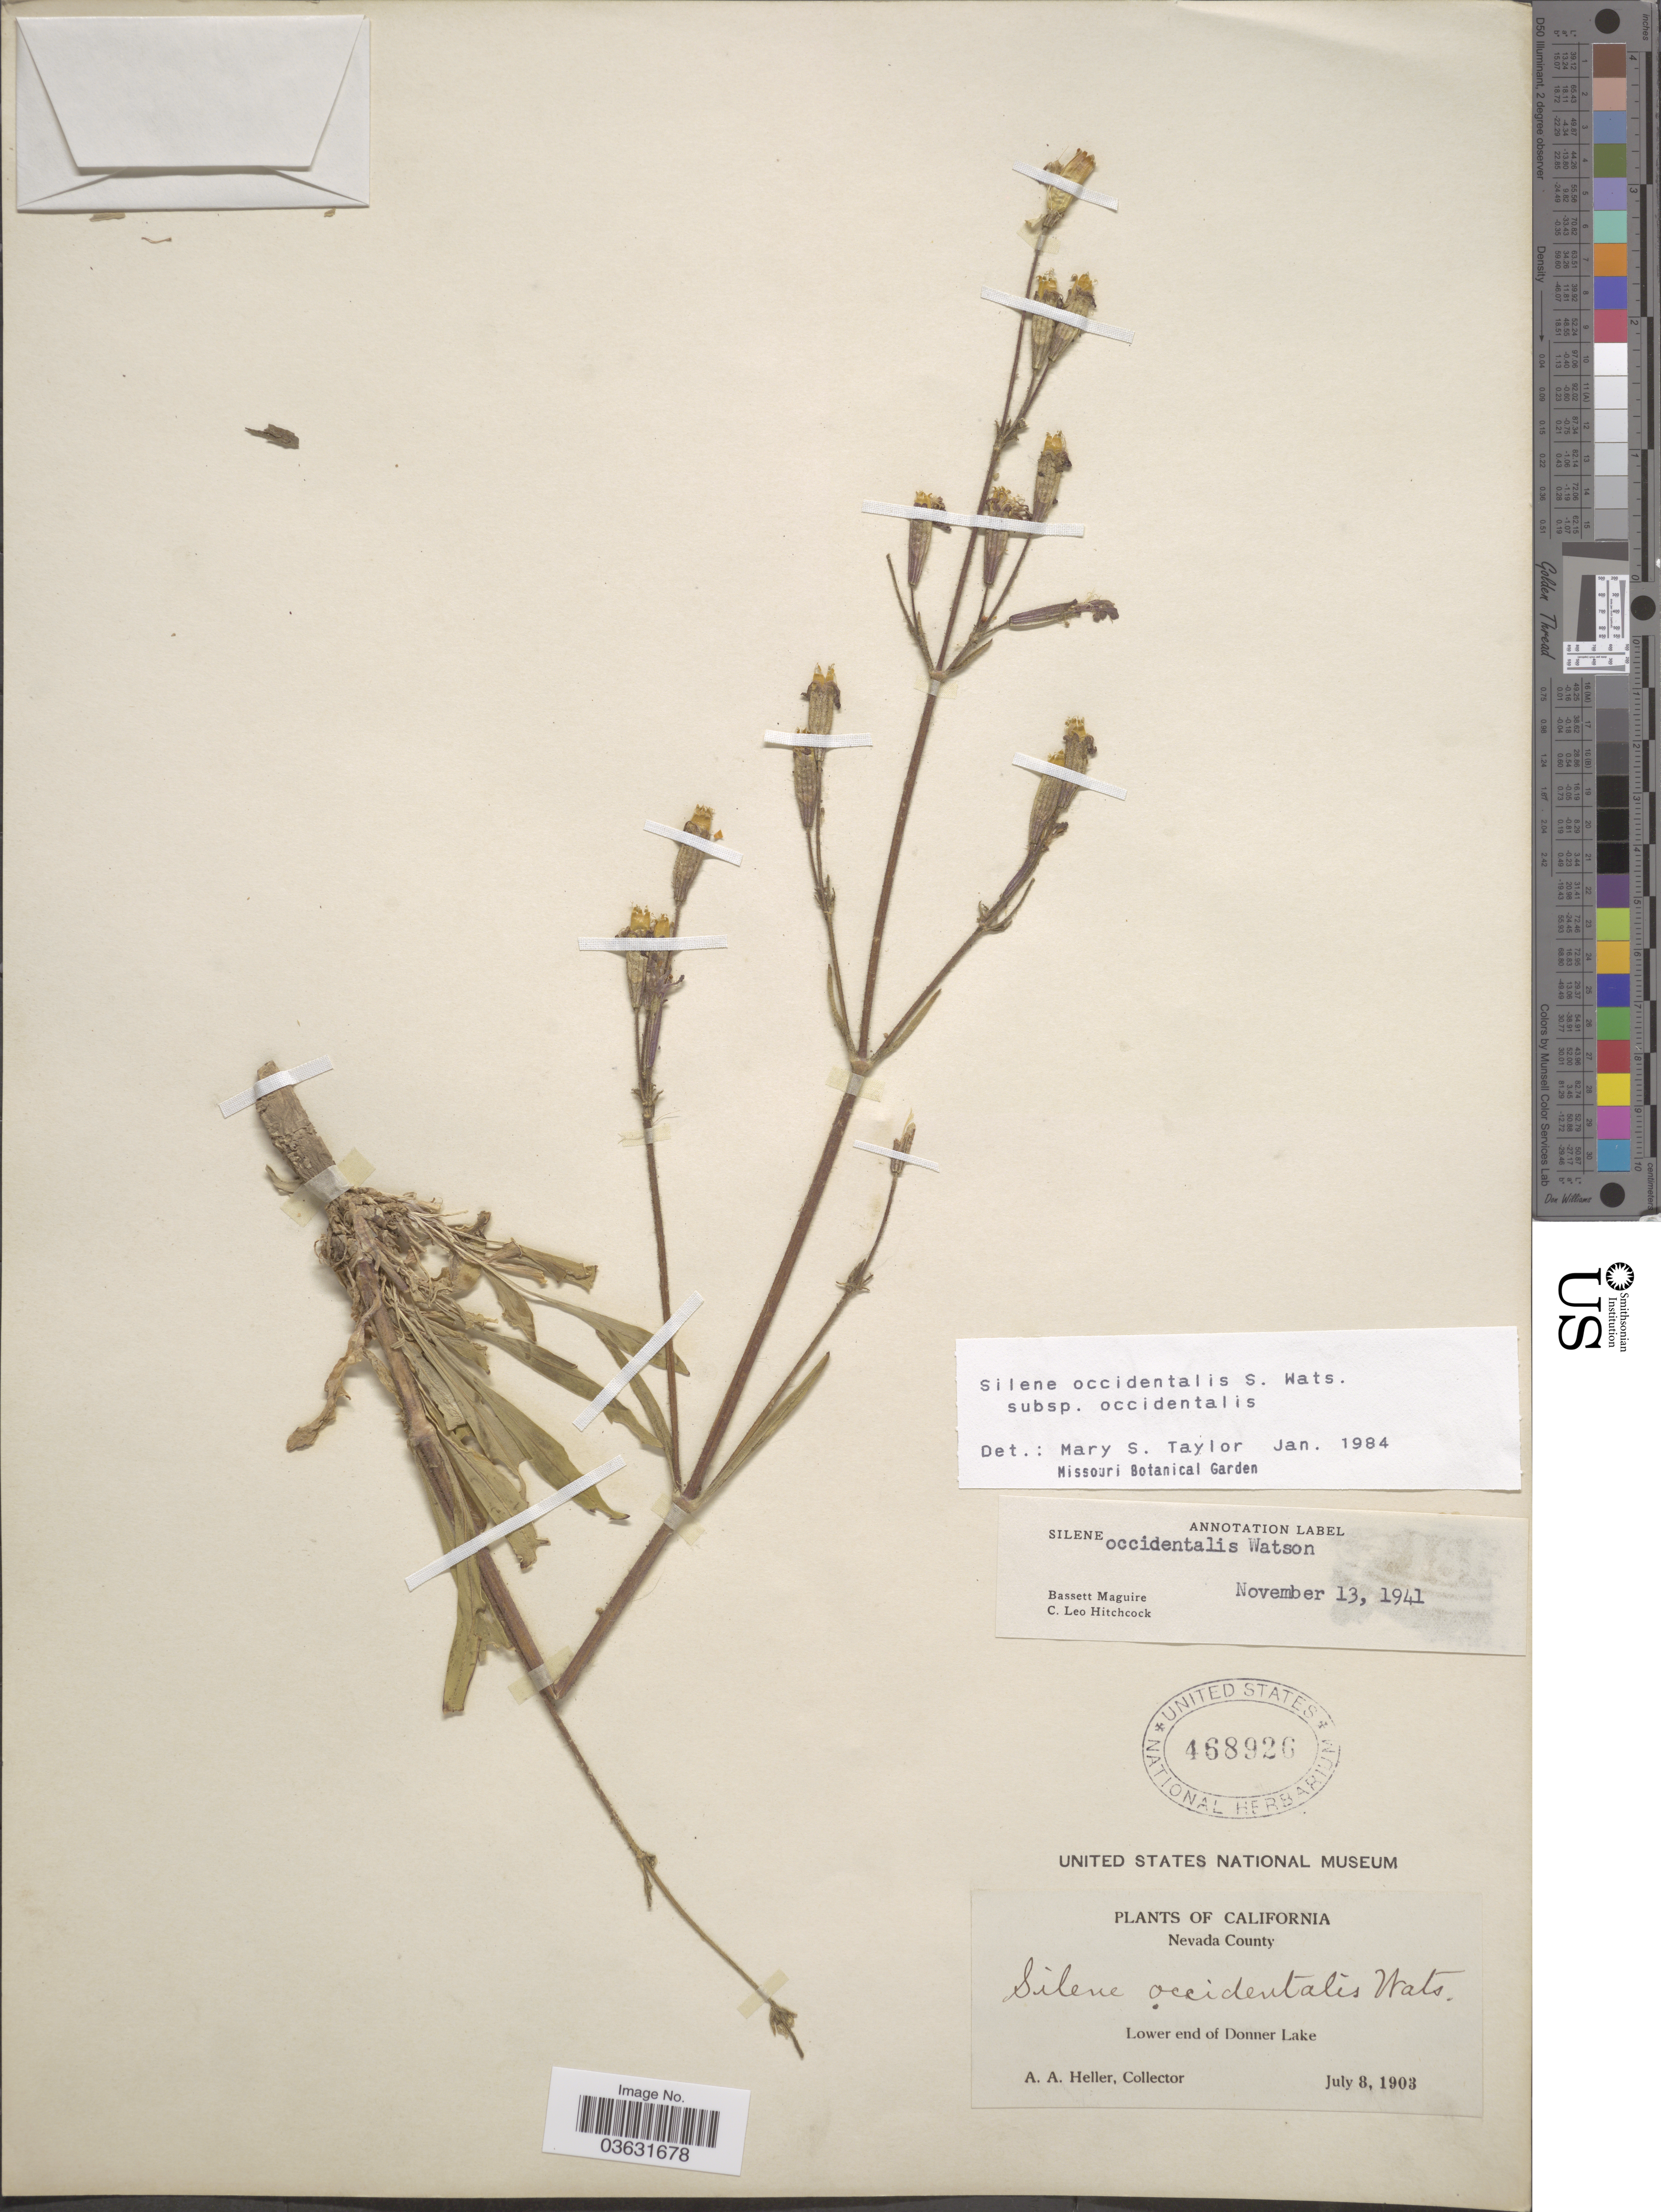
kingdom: Plantae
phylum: Tracheophyta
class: Magnoliopsida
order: Caryophyllales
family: Caryophyllaceae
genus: Silene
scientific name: Silene occidentalis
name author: S. Watson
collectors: A. A. Heller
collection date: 1903-07-08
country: United States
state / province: California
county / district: Nevada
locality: Nevada County. Lower end of Donner Lake.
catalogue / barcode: US 468926